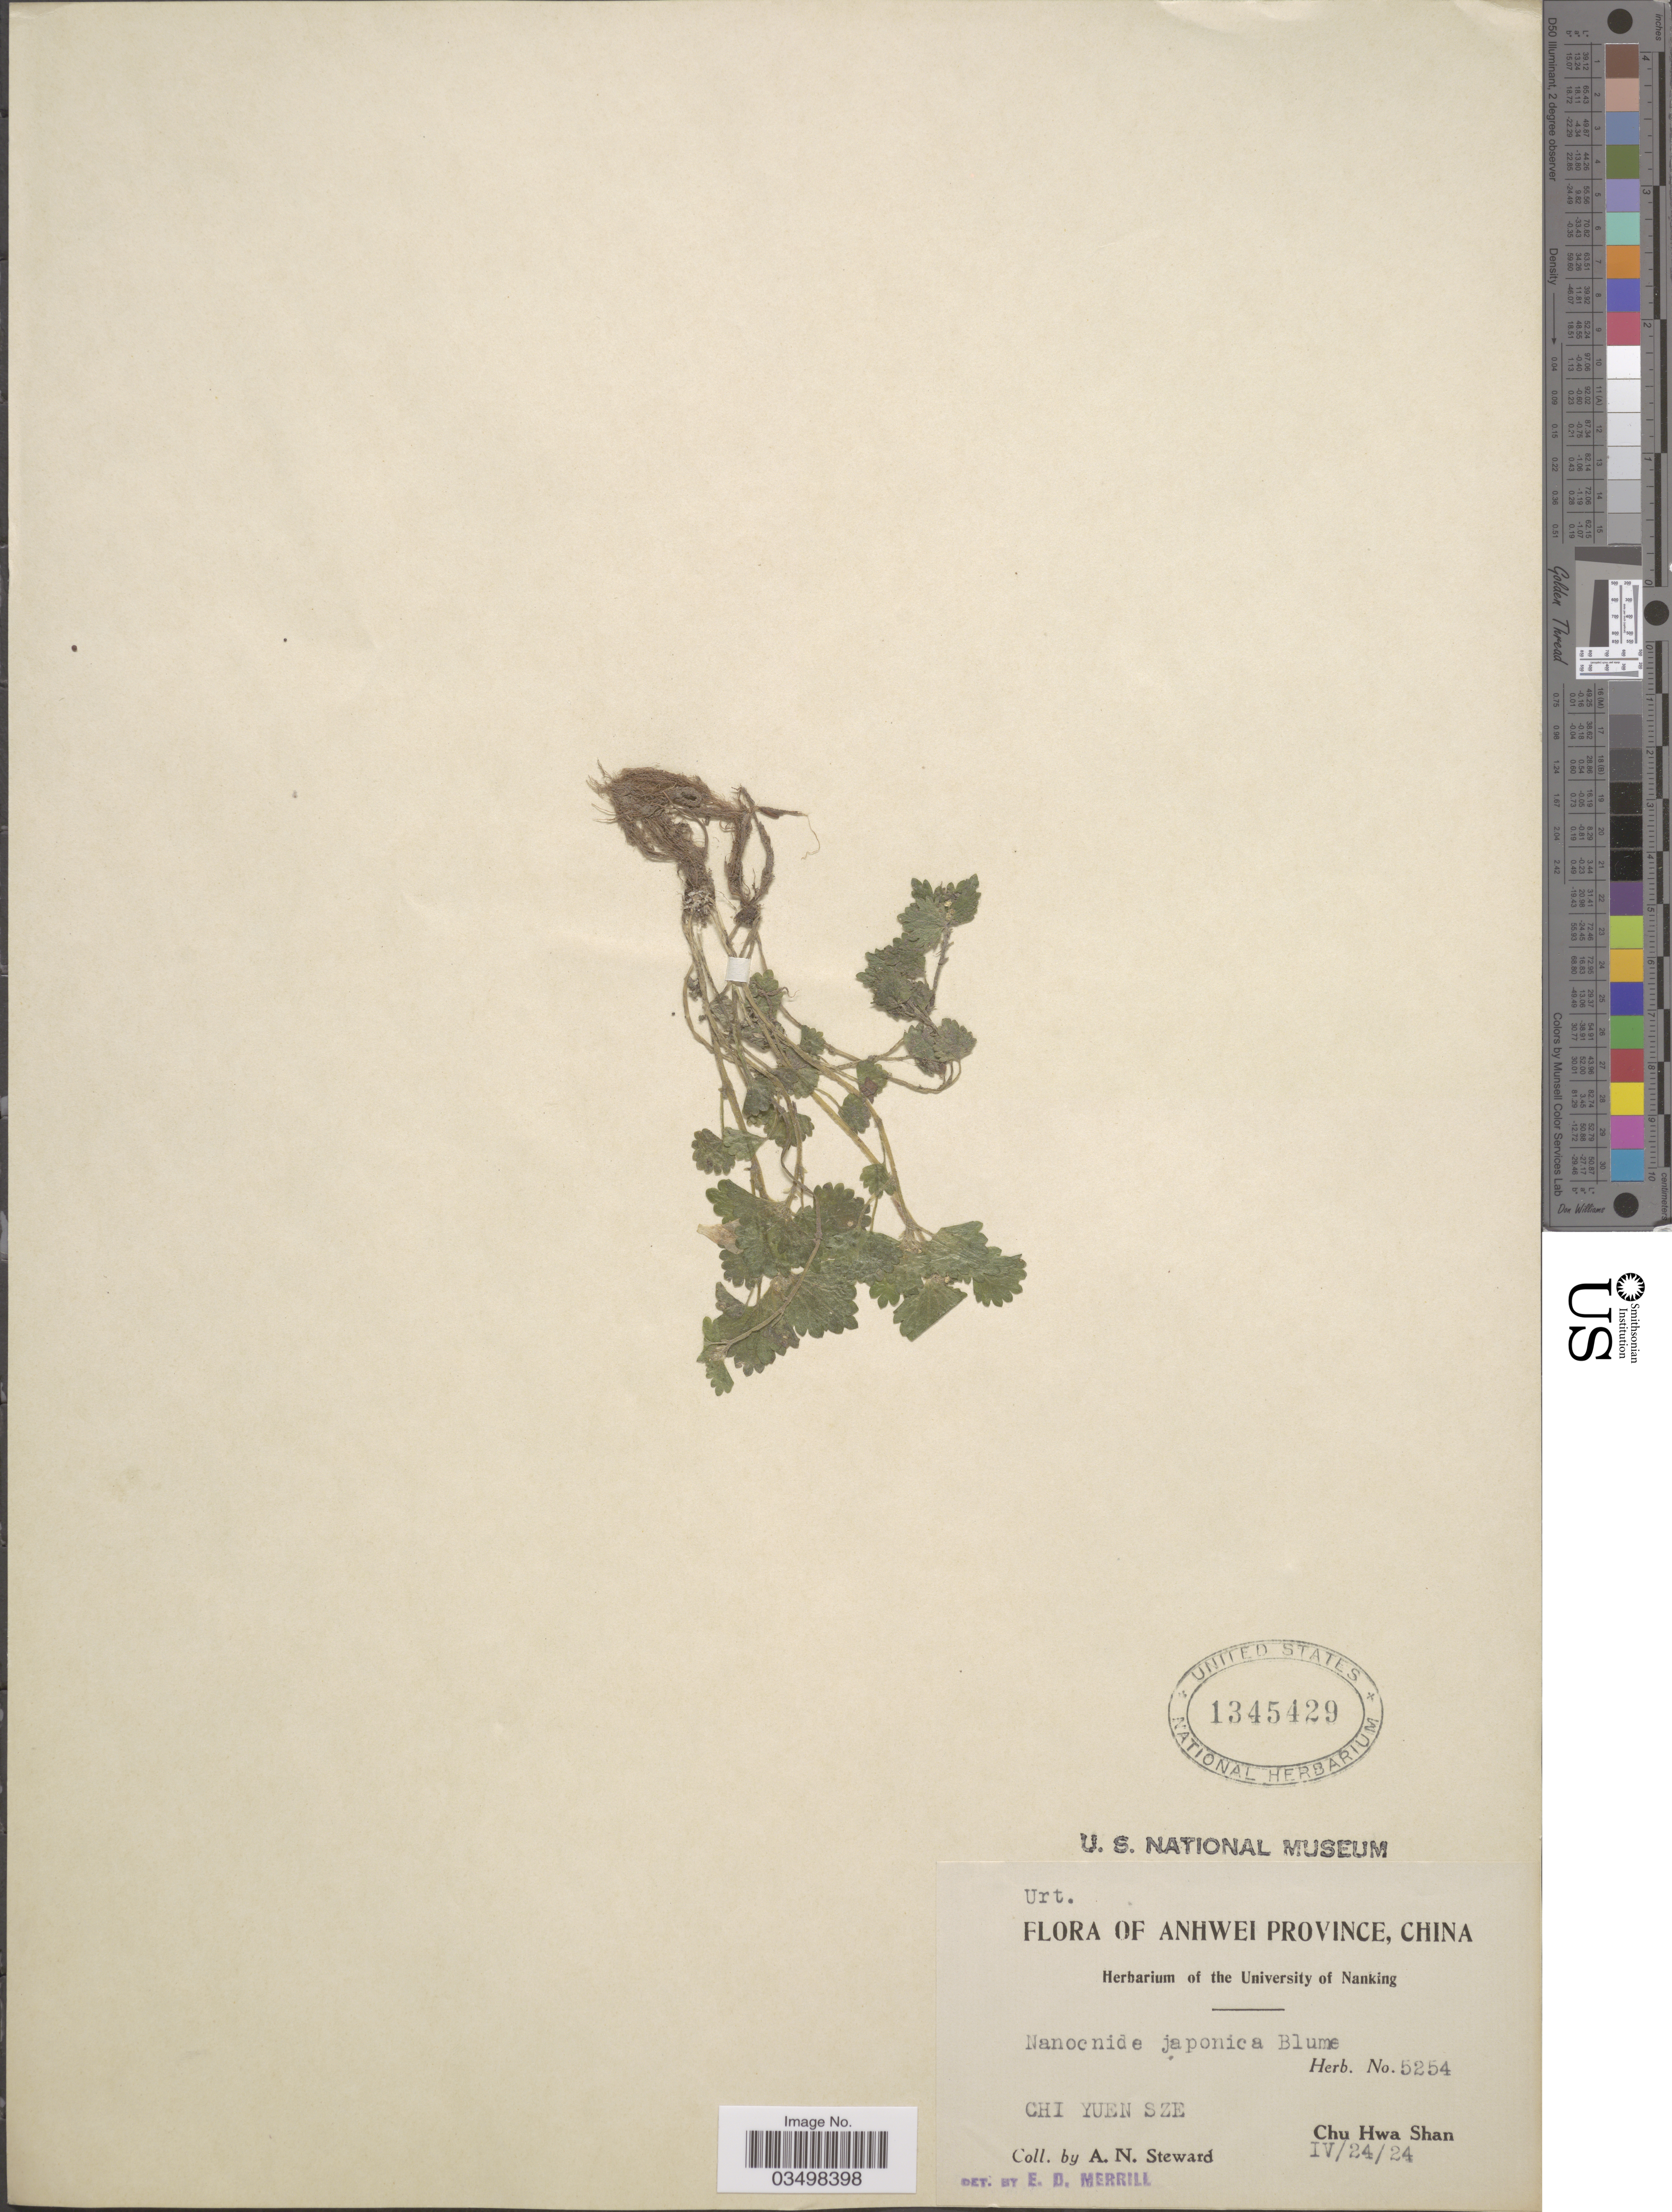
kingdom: Plantae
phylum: Tracheophyta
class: Magnoliopsida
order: Rosales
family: Urticaceae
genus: Nanocnide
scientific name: Nanocnide japonica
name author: Blume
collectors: A. N. Steward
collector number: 5254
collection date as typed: Transcribed d/m/y: 24/4/24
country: China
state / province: Anhui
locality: Anhwei Province. Chi Yuen Sze. Chu Hwa Shan.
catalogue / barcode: US 1345429